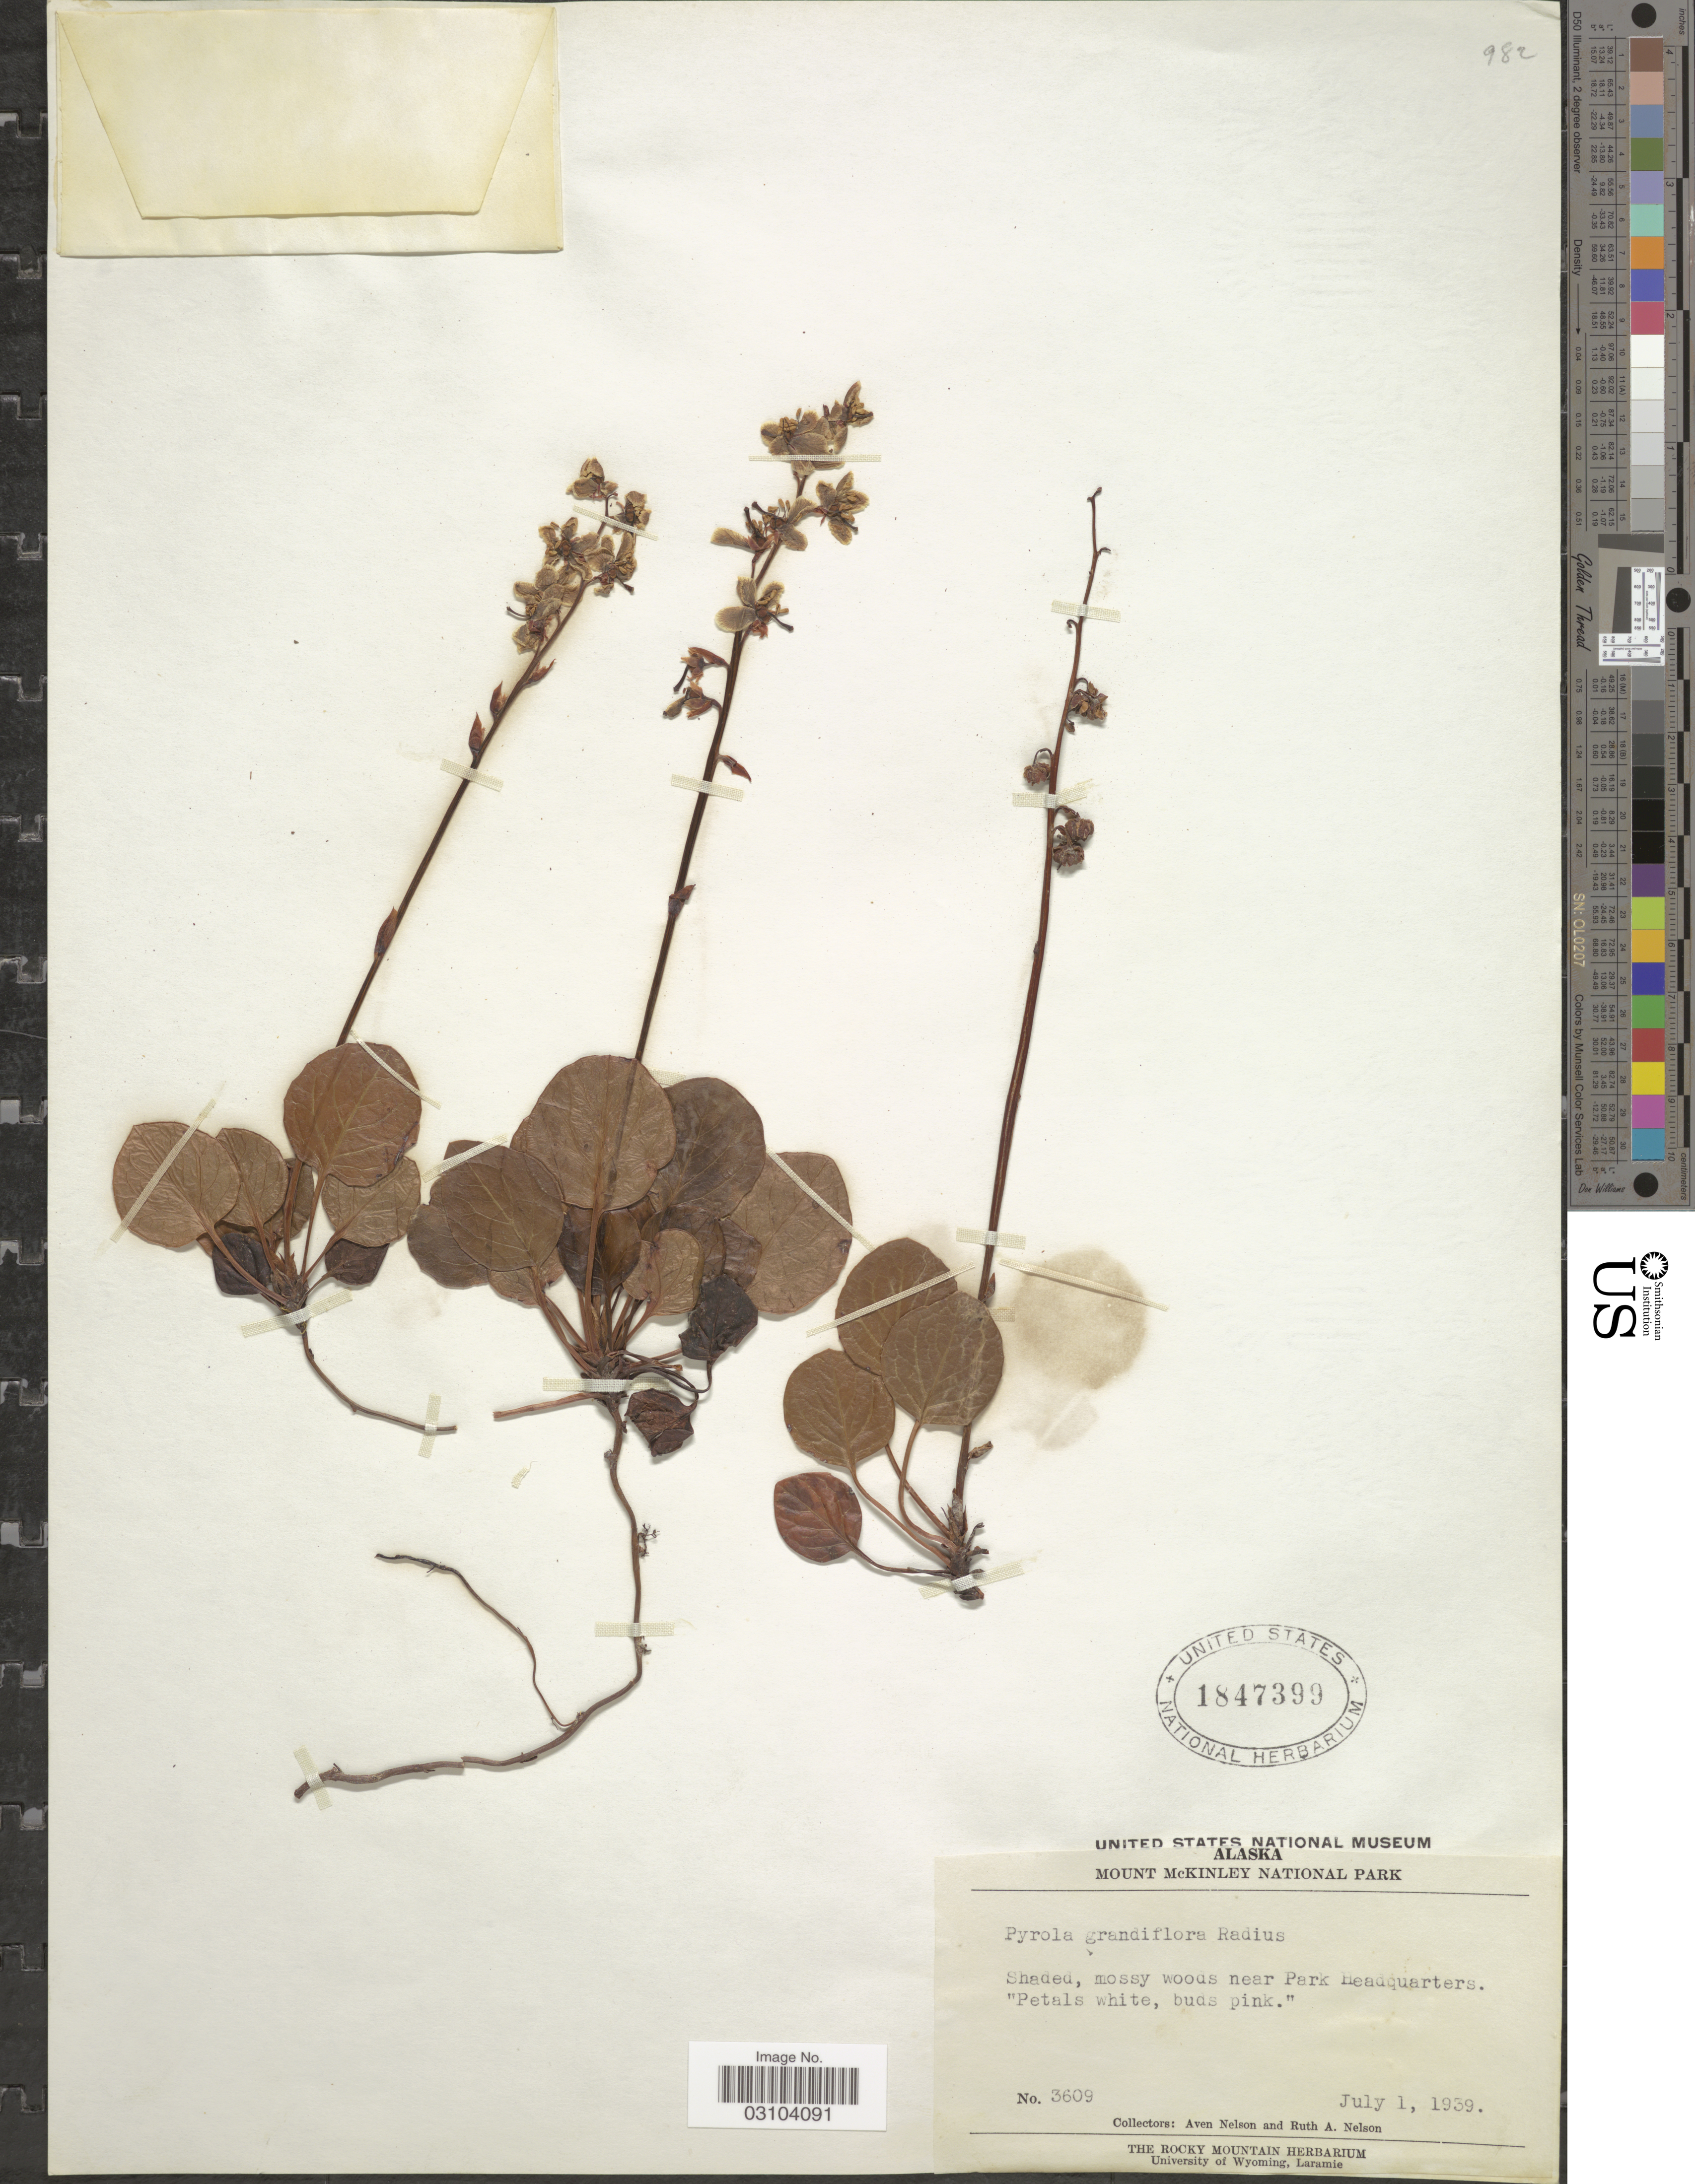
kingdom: Plantae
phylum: Tracheophyta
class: Magnoliopsida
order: Ericales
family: Ericaceae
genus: Pyrola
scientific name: Pyrola grandiflora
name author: Radius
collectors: A. Nelson & R. A. Nelson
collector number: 3609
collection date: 1939-07-01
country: United States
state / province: Alaska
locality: Mount McKinley National Park. Near Park Headquarters.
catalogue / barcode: US 1847399